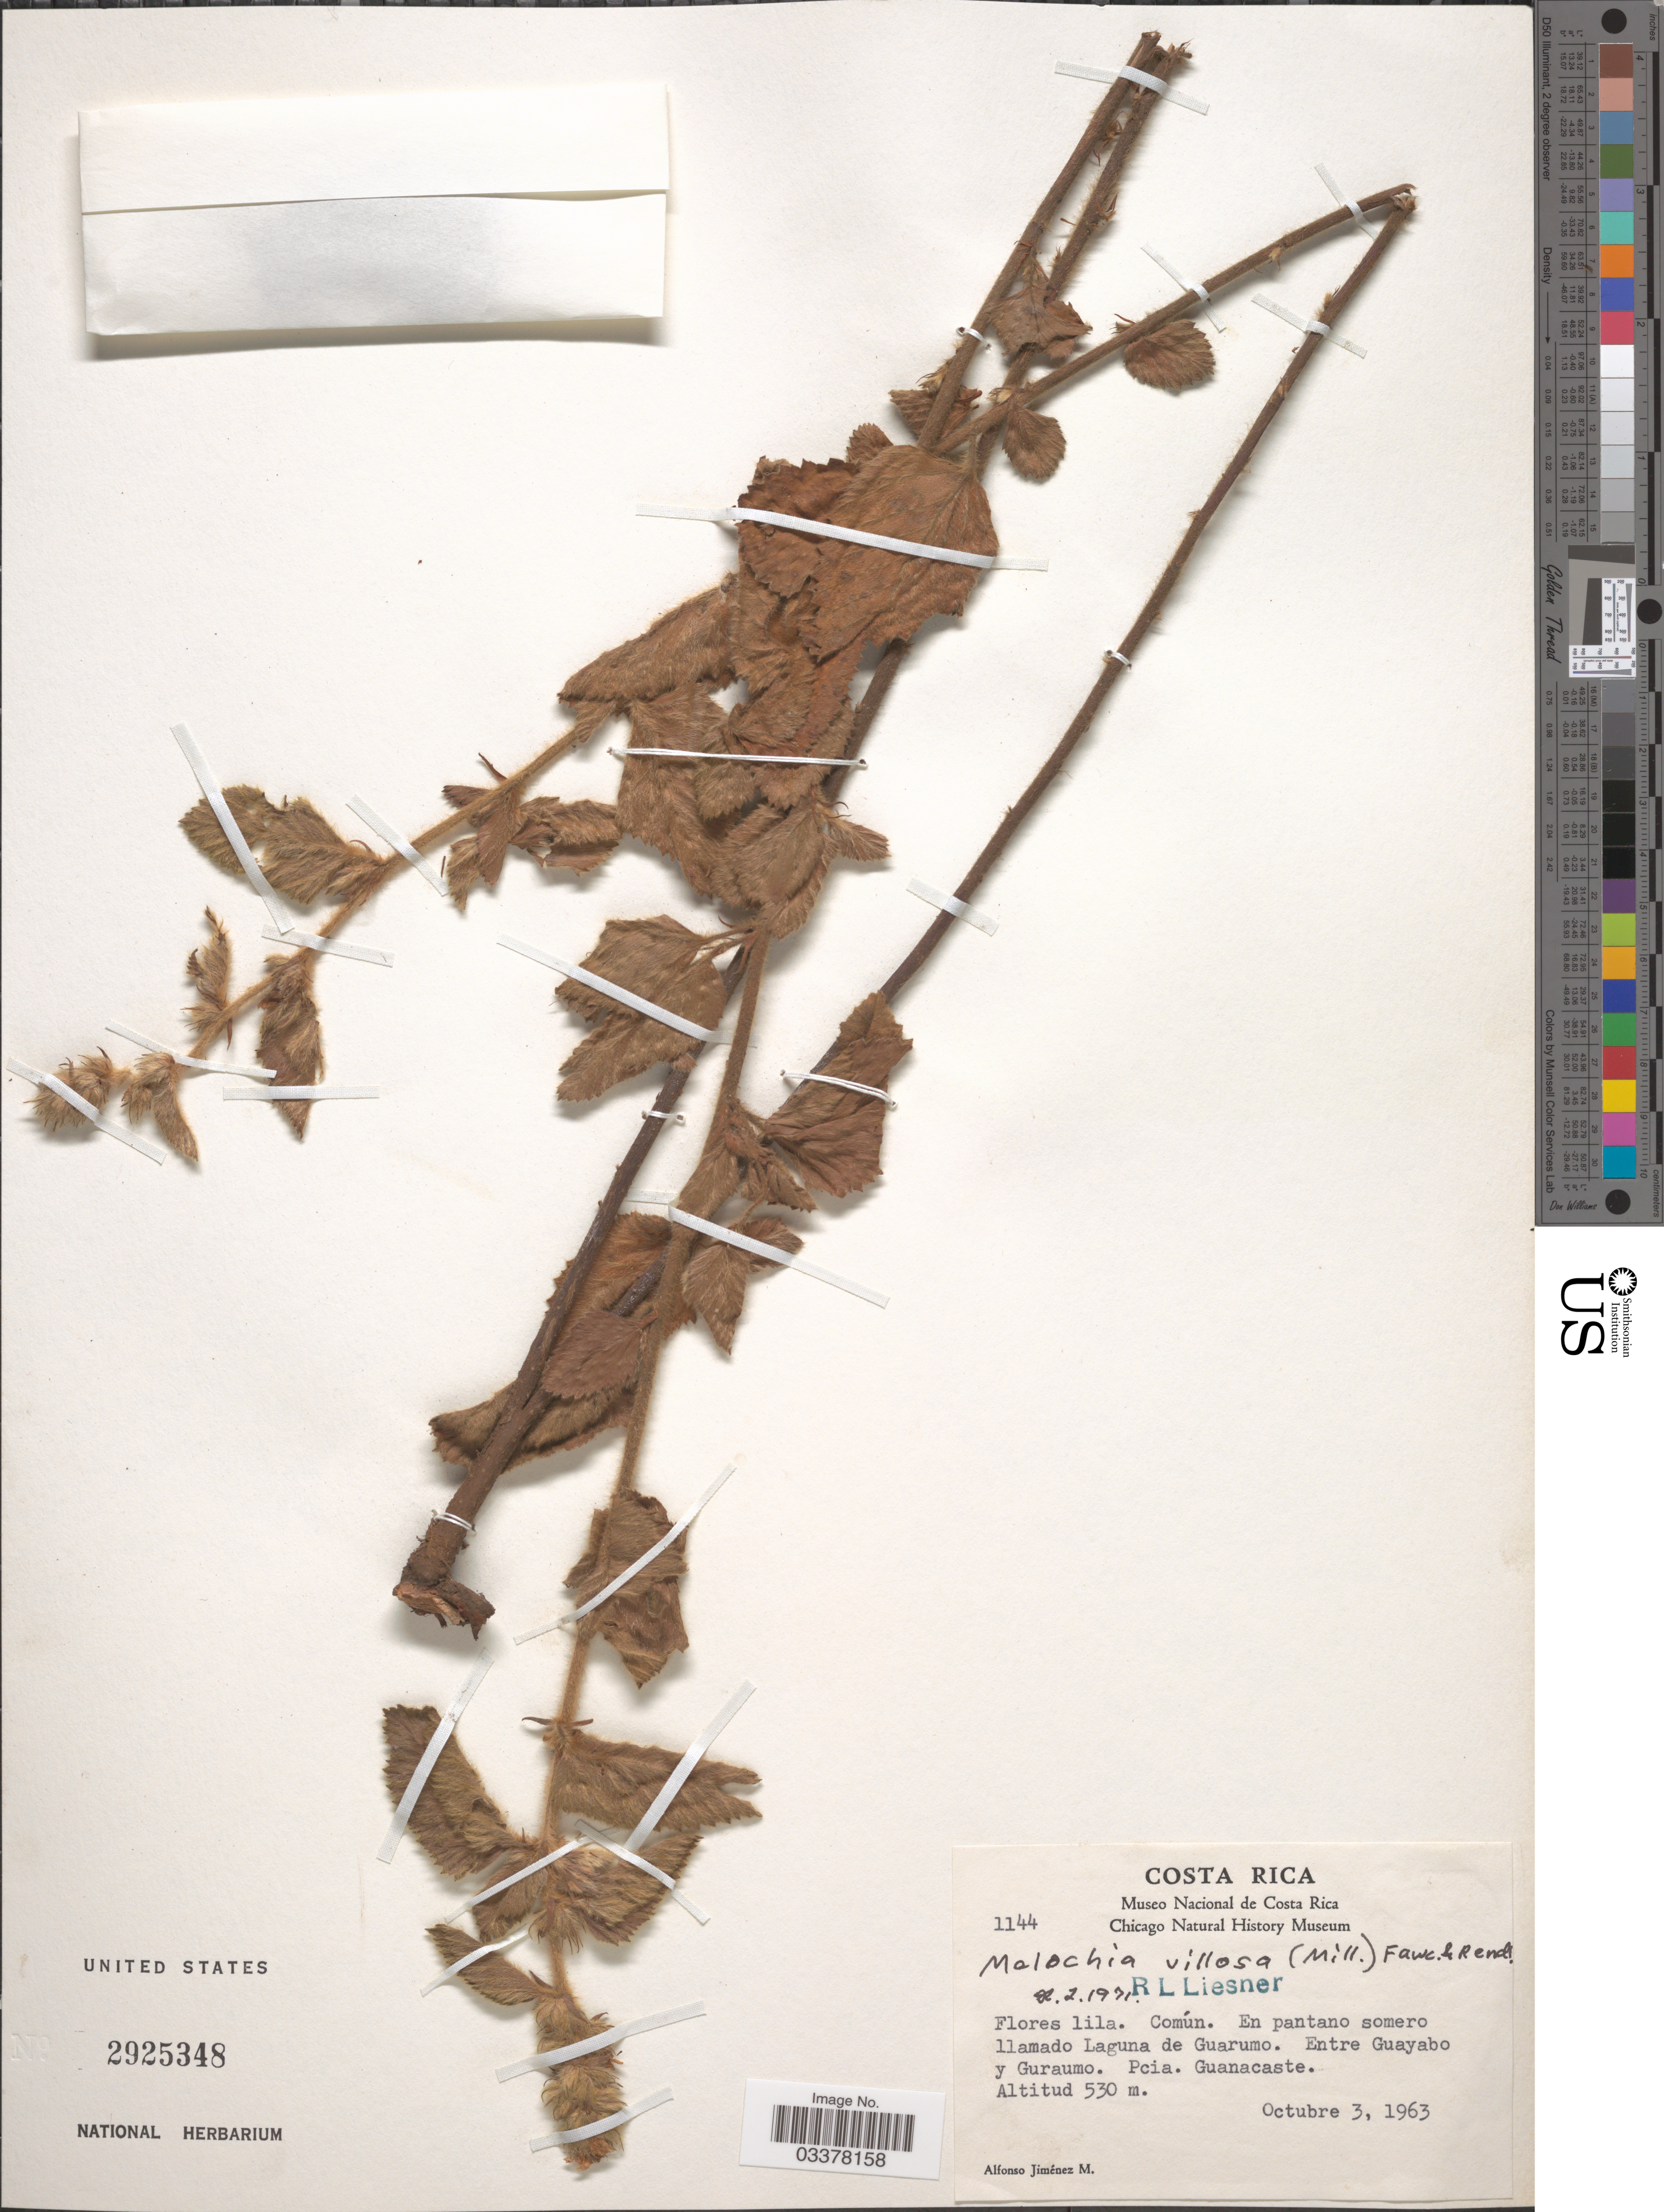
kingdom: Plantae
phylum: Tracheophyta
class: Magnoliopsida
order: Malvales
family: Malvaceae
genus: Melochia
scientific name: Melochia spicata var. spicata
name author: (L.) Fryxell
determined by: Dorr, L. J., (BOT), Smithsonian Institution - National Museum of Natural History (UNITED STATES)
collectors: A. Jimenez M.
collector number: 1144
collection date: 1963-10-03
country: Costa Rica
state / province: Guanacaste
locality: En pantano somero llamado Laguna de Guarumo. Entre Guayabo y Guraumo.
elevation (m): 530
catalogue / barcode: US 2925348